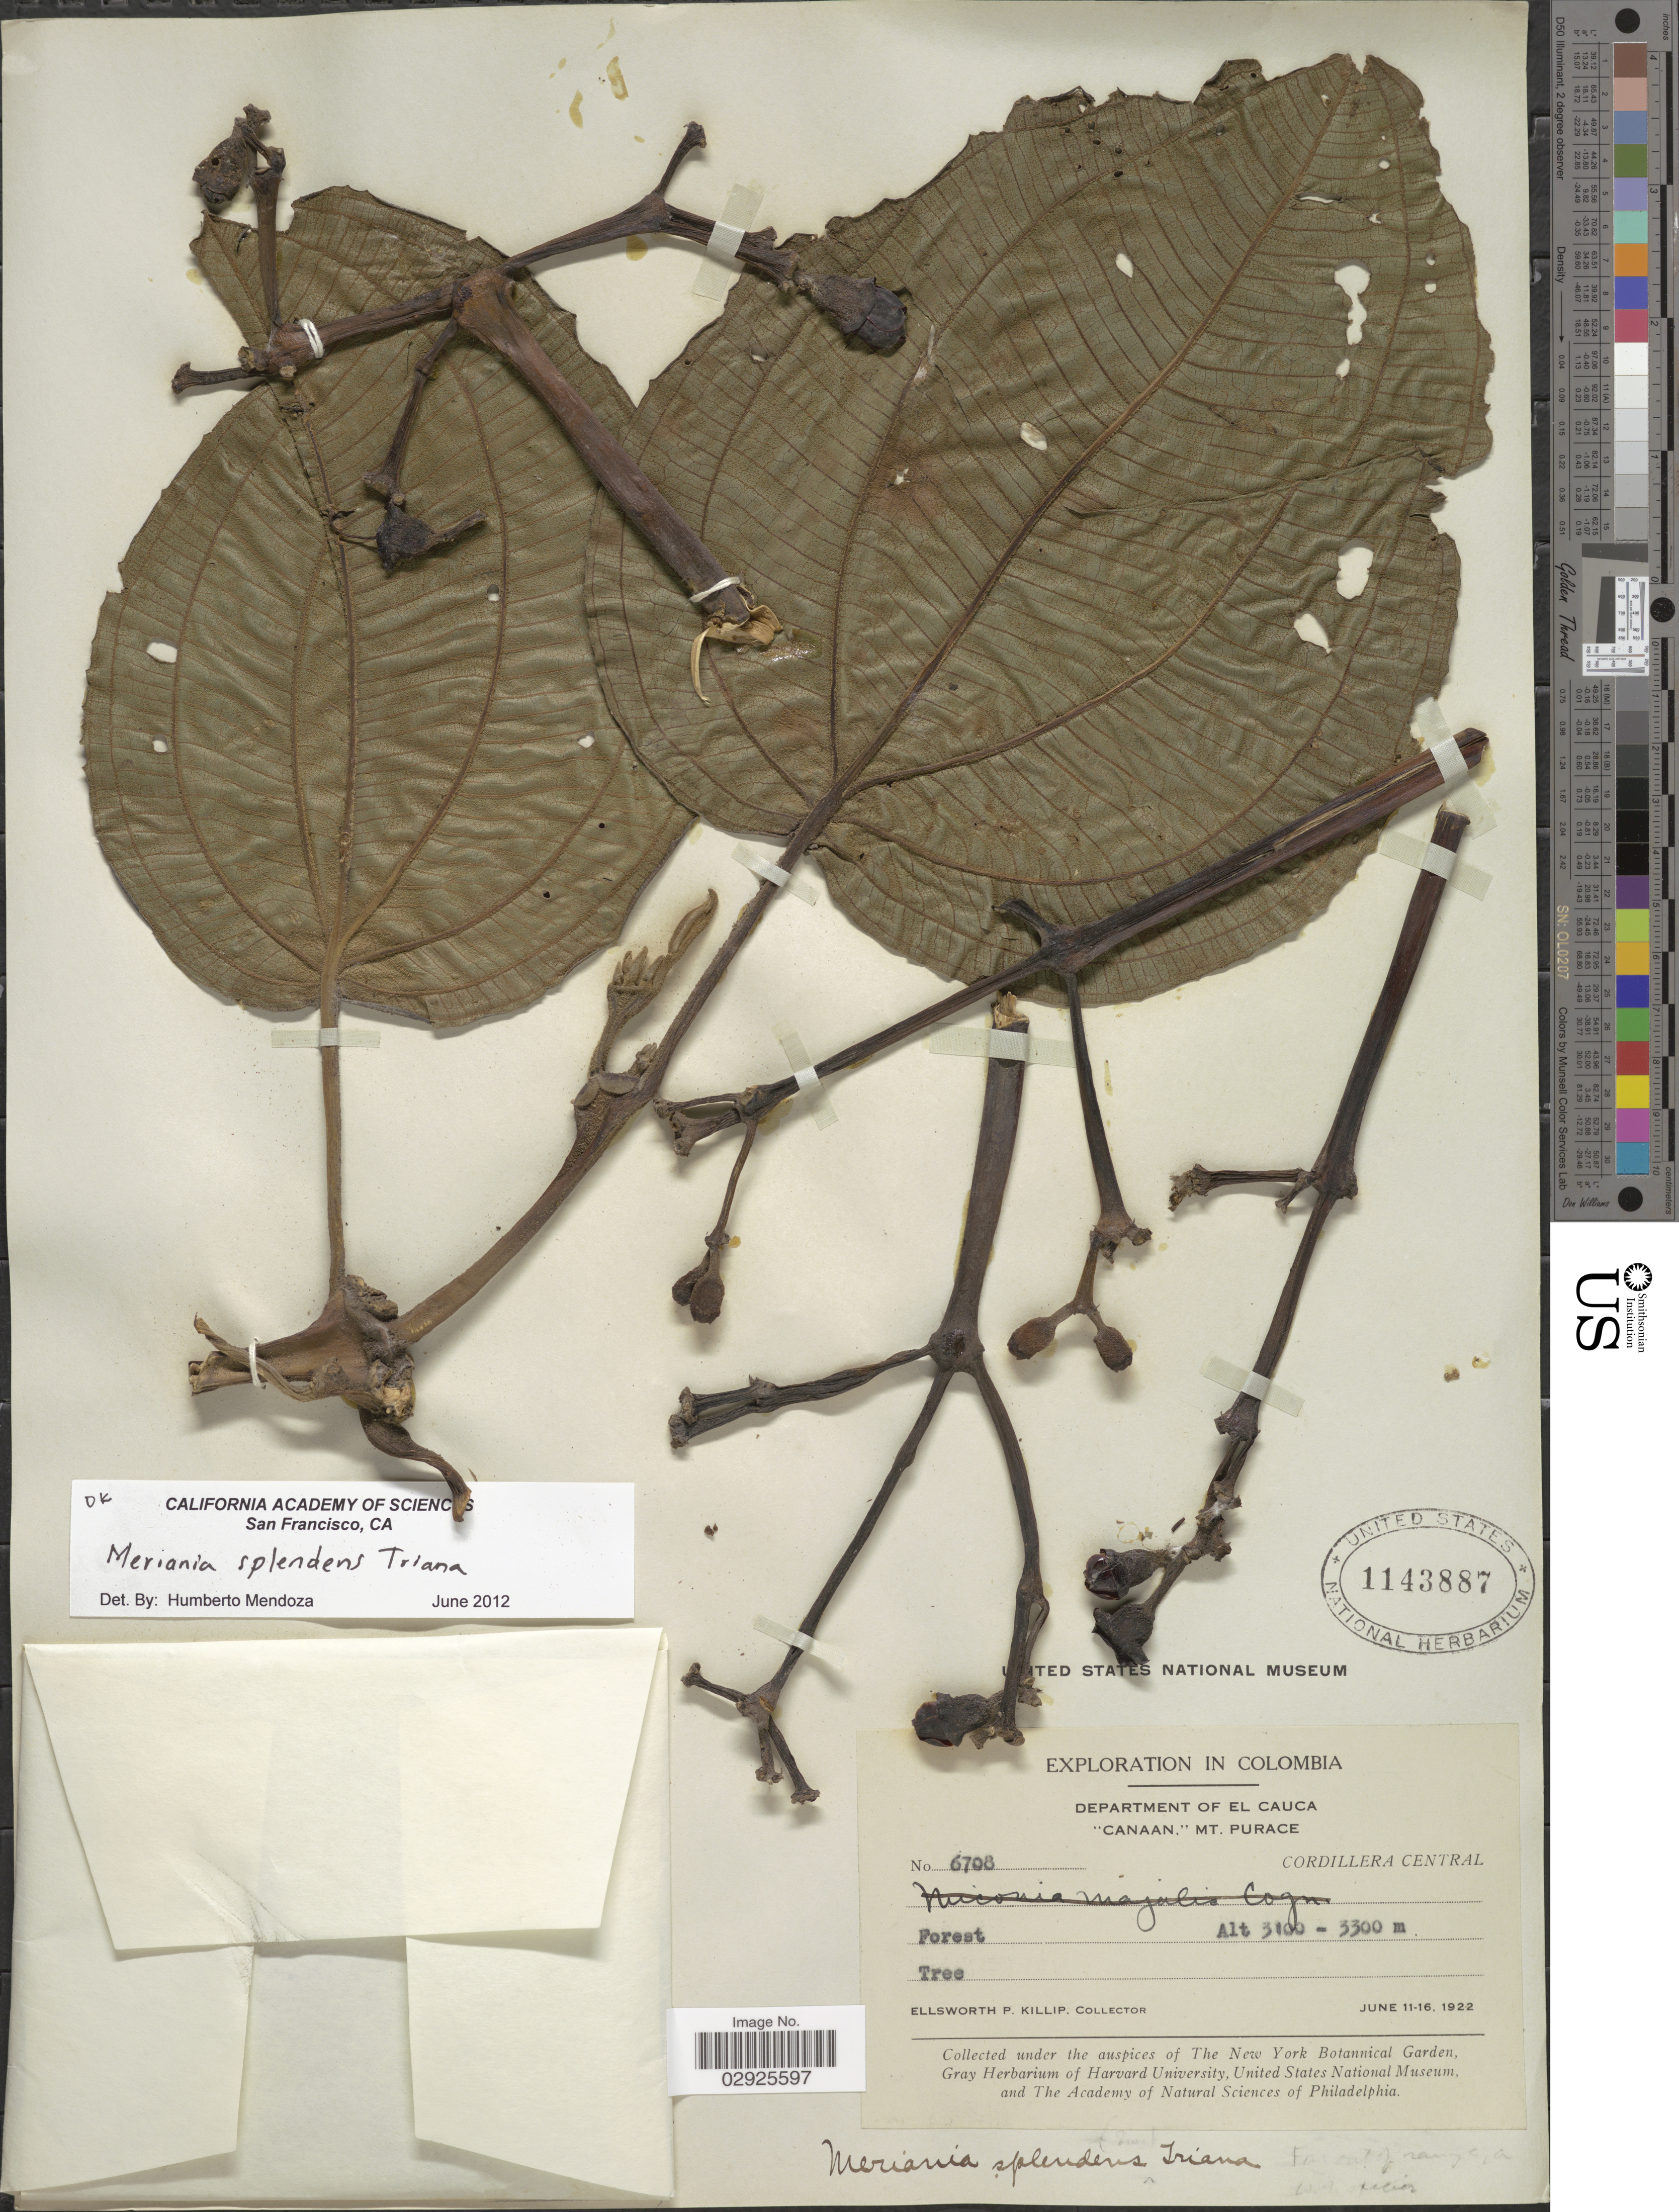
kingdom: Plantae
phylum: Tracheophyta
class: Magnoliopsida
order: Myrtales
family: Melastomataceae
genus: Meriania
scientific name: Meriania splendens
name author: Triana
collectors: E. P. Killip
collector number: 6708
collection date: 1922-06-11/1922-06-16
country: Colombia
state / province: Cauca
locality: Department of El Cauca, "Canaan" Mt. Purace, Cordillera Central.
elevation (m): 3100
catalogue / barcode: US 1143887